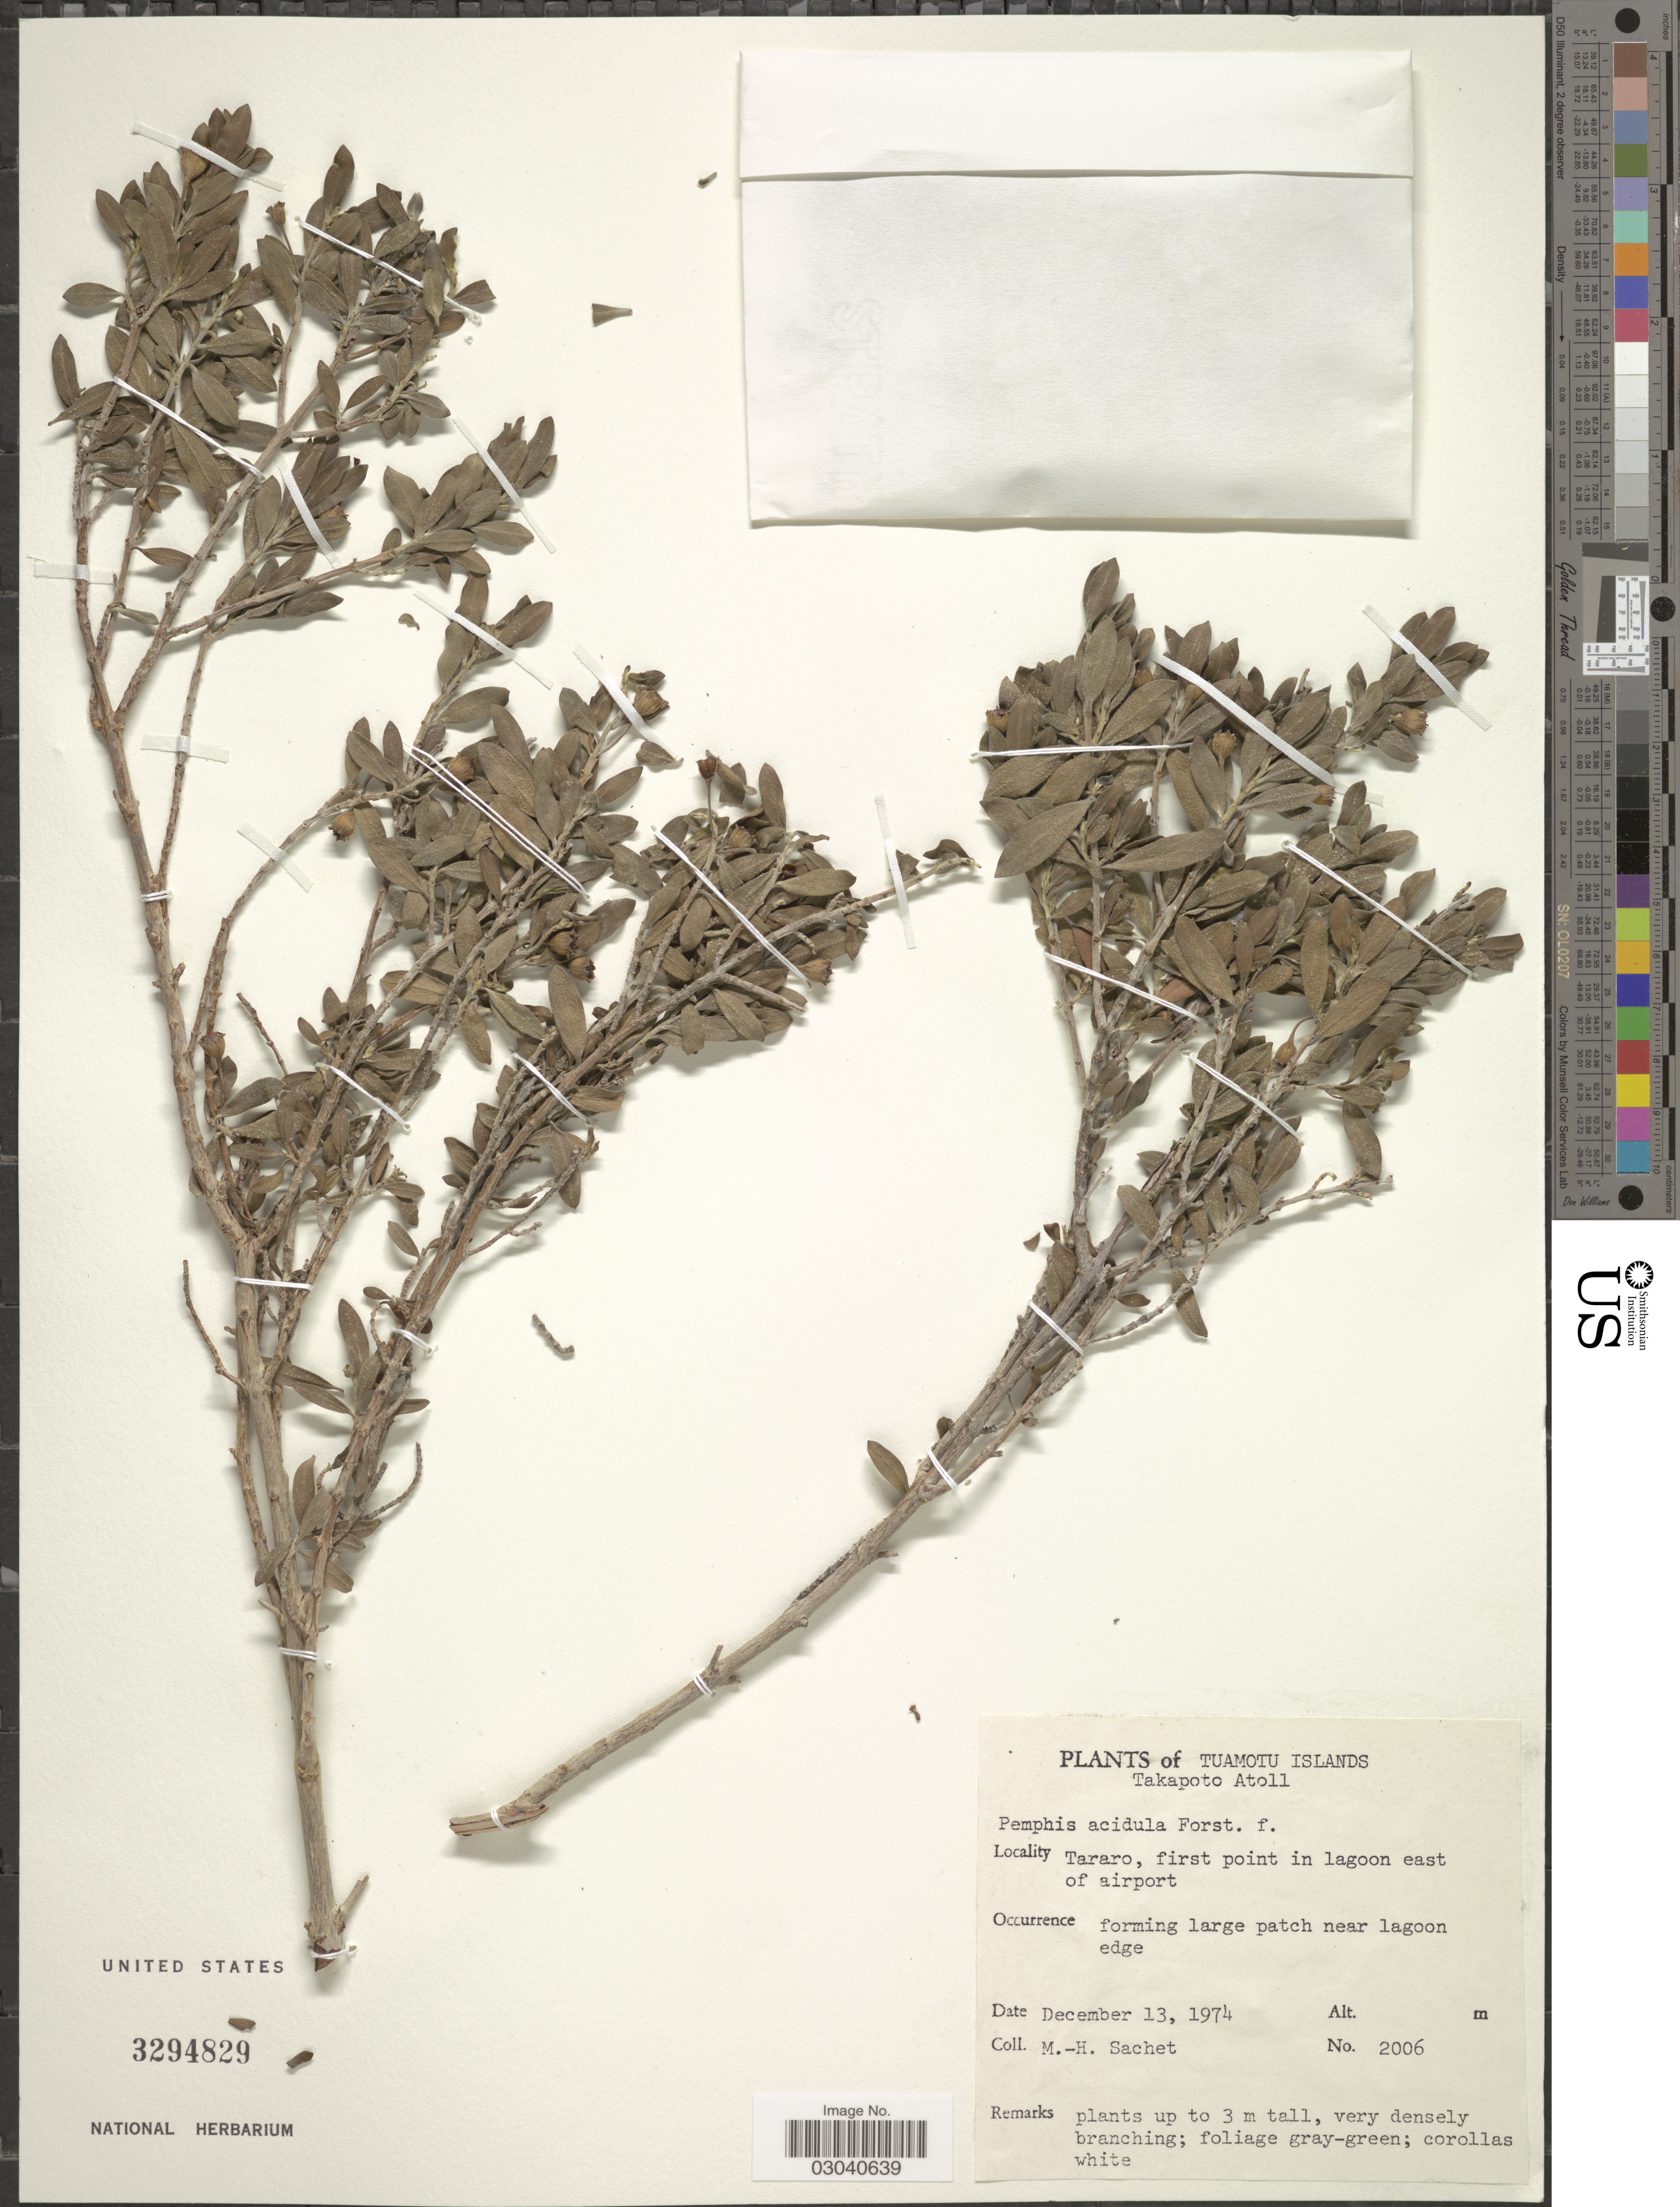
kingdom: Plantae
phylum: Tracheophyta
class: Magnoliopsida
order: Myrtales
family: Lythraceae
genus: Pemphis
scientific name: Pemphis acidula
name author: J.R. Forst. & G. Forst.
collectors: M.-H. Sachet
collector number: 2006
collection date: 1974-12-13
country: French Polynesia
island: Takapoto Atoll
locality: Tuamotu Islands, Takapoto Atoll. Tararo, first point in lagoon east of airport.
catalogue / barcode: US 3294829